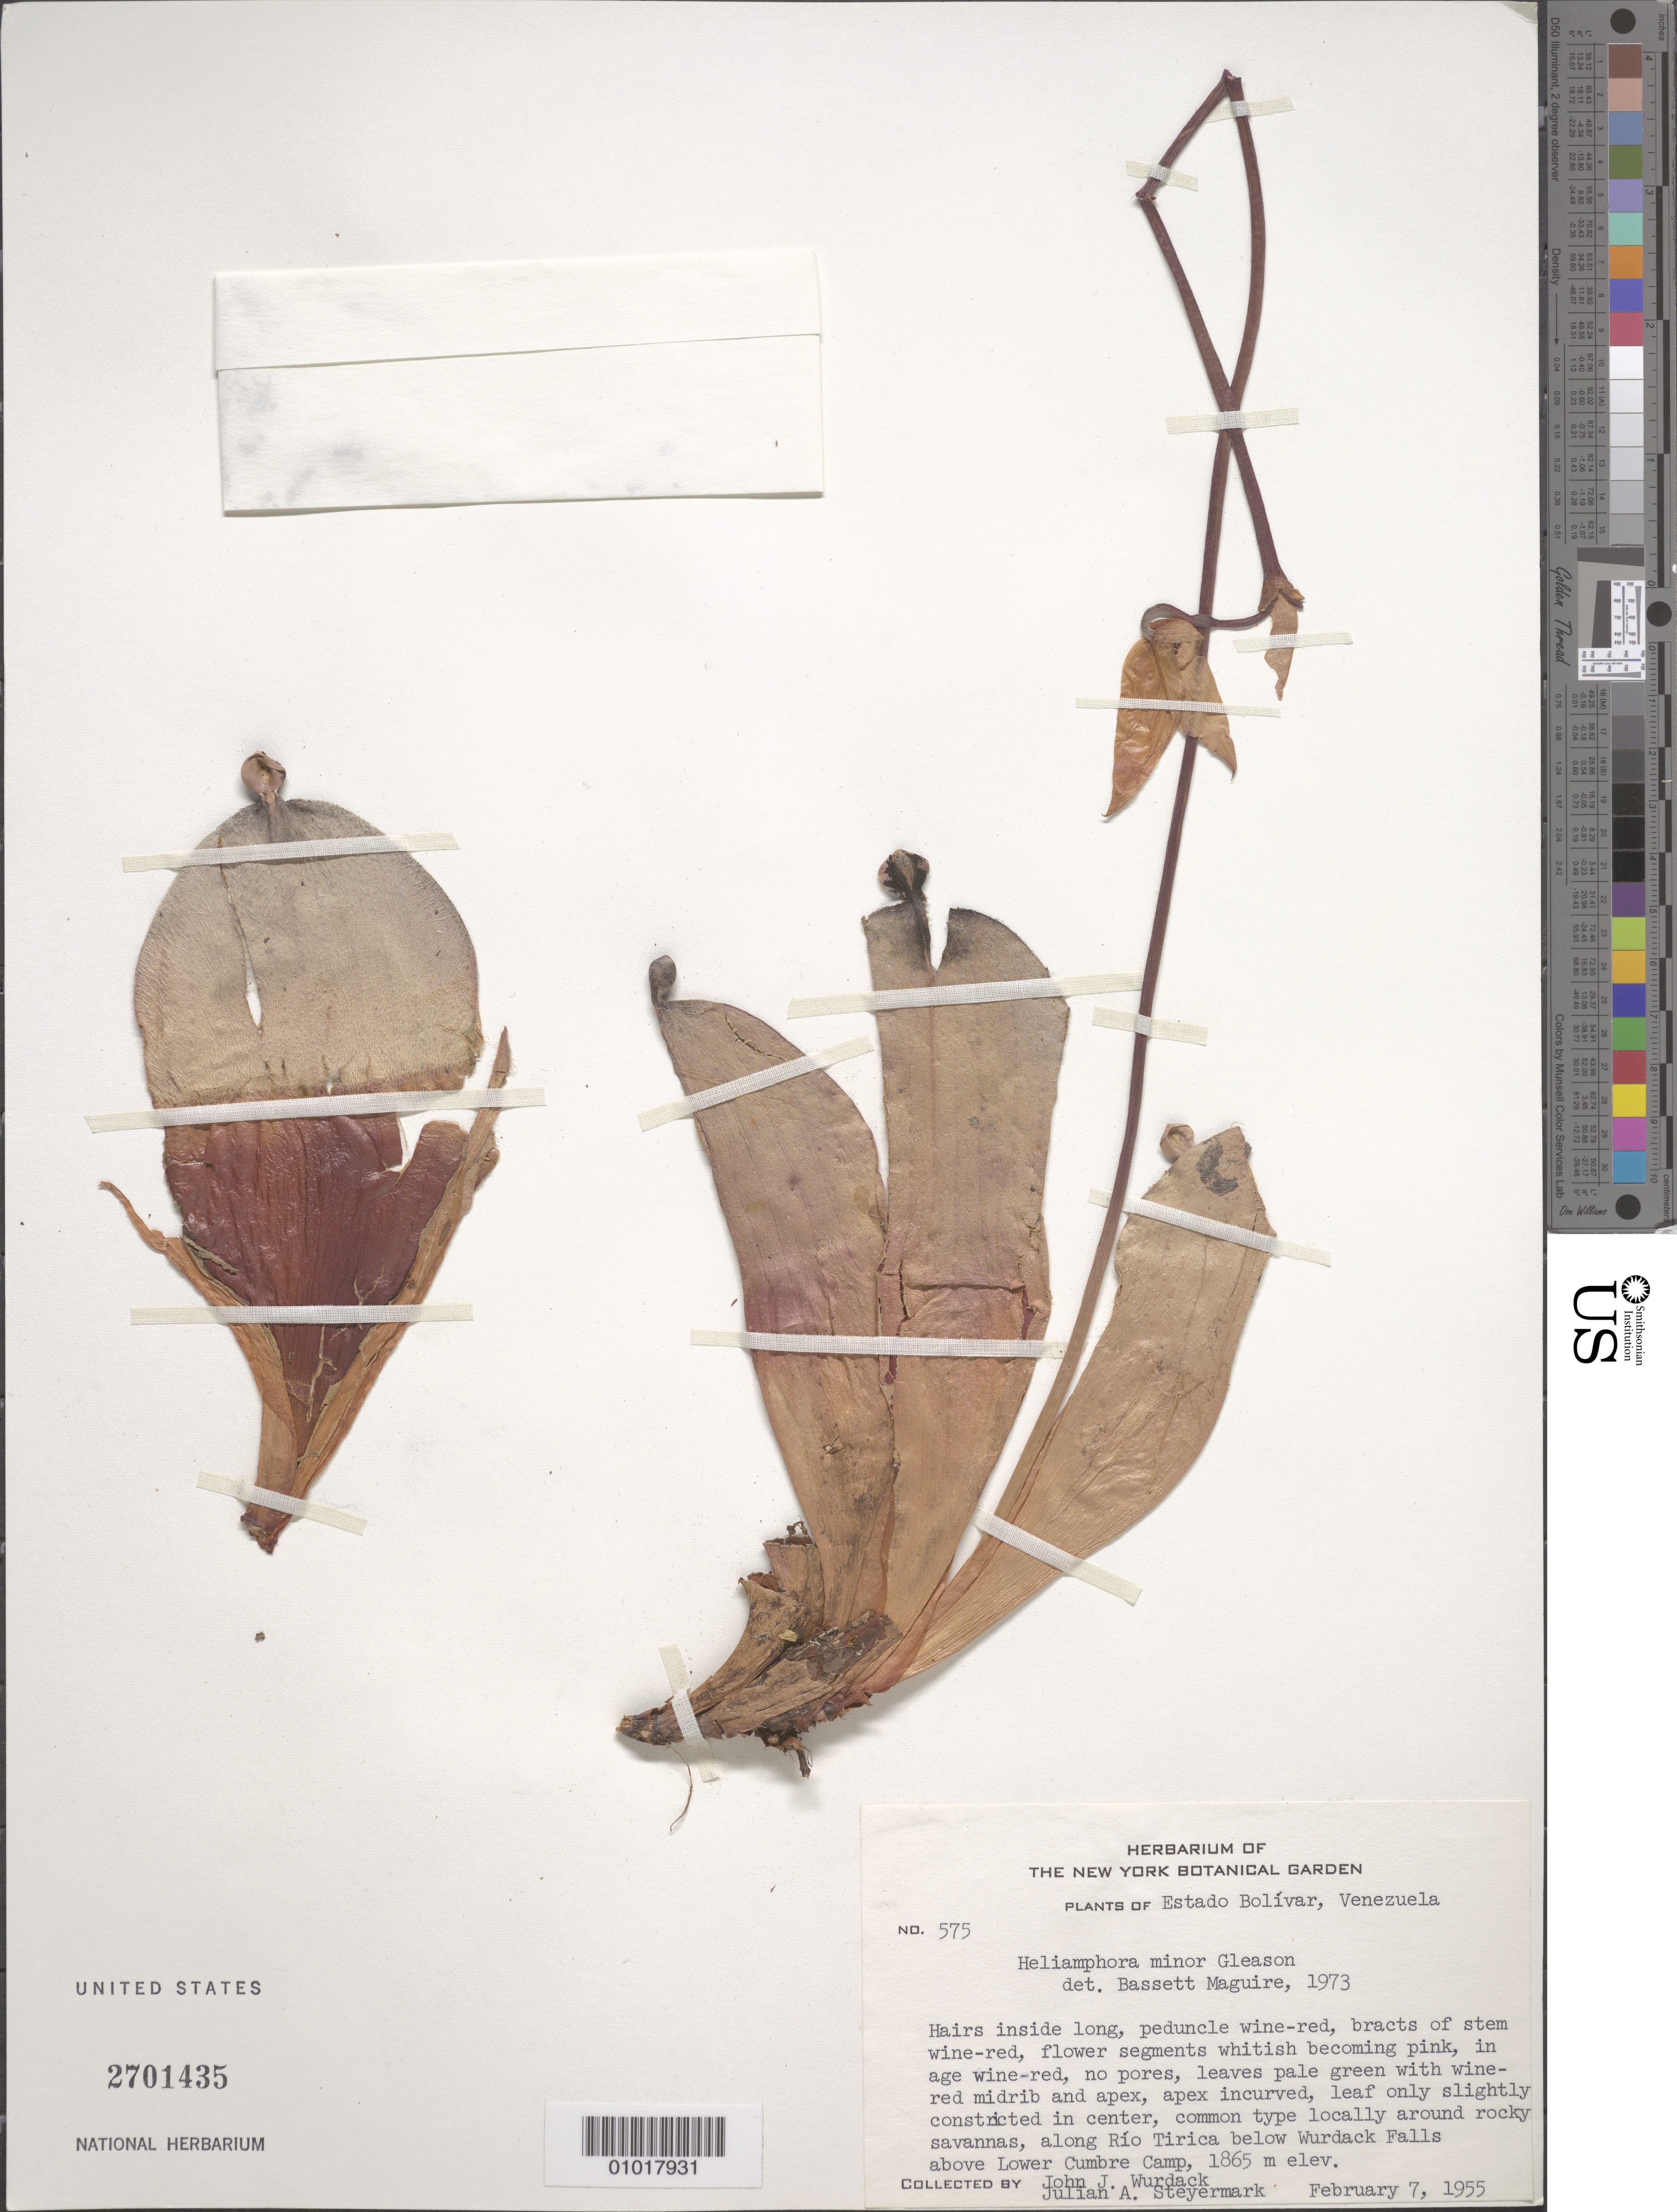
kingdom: Plantae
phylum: Tracheophyta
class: Magnoliopsida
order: Ericales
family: Sarraceniaceae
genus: Heliamphora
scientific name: Heliamphora minor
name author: Gleason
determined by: Maguire, Bassett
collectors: J. J. Wurdack & J. Steyermark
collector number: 575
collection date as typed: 7-Feb-55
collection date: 1955-02-07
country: Venezuela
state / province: Bolívar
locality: Rocky savannas, along Rio Tirica below Wurdack Falls above Lower Cumbre Camp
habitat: Rocky savannas, above Falls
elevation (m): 1865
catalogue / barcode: US 2701435